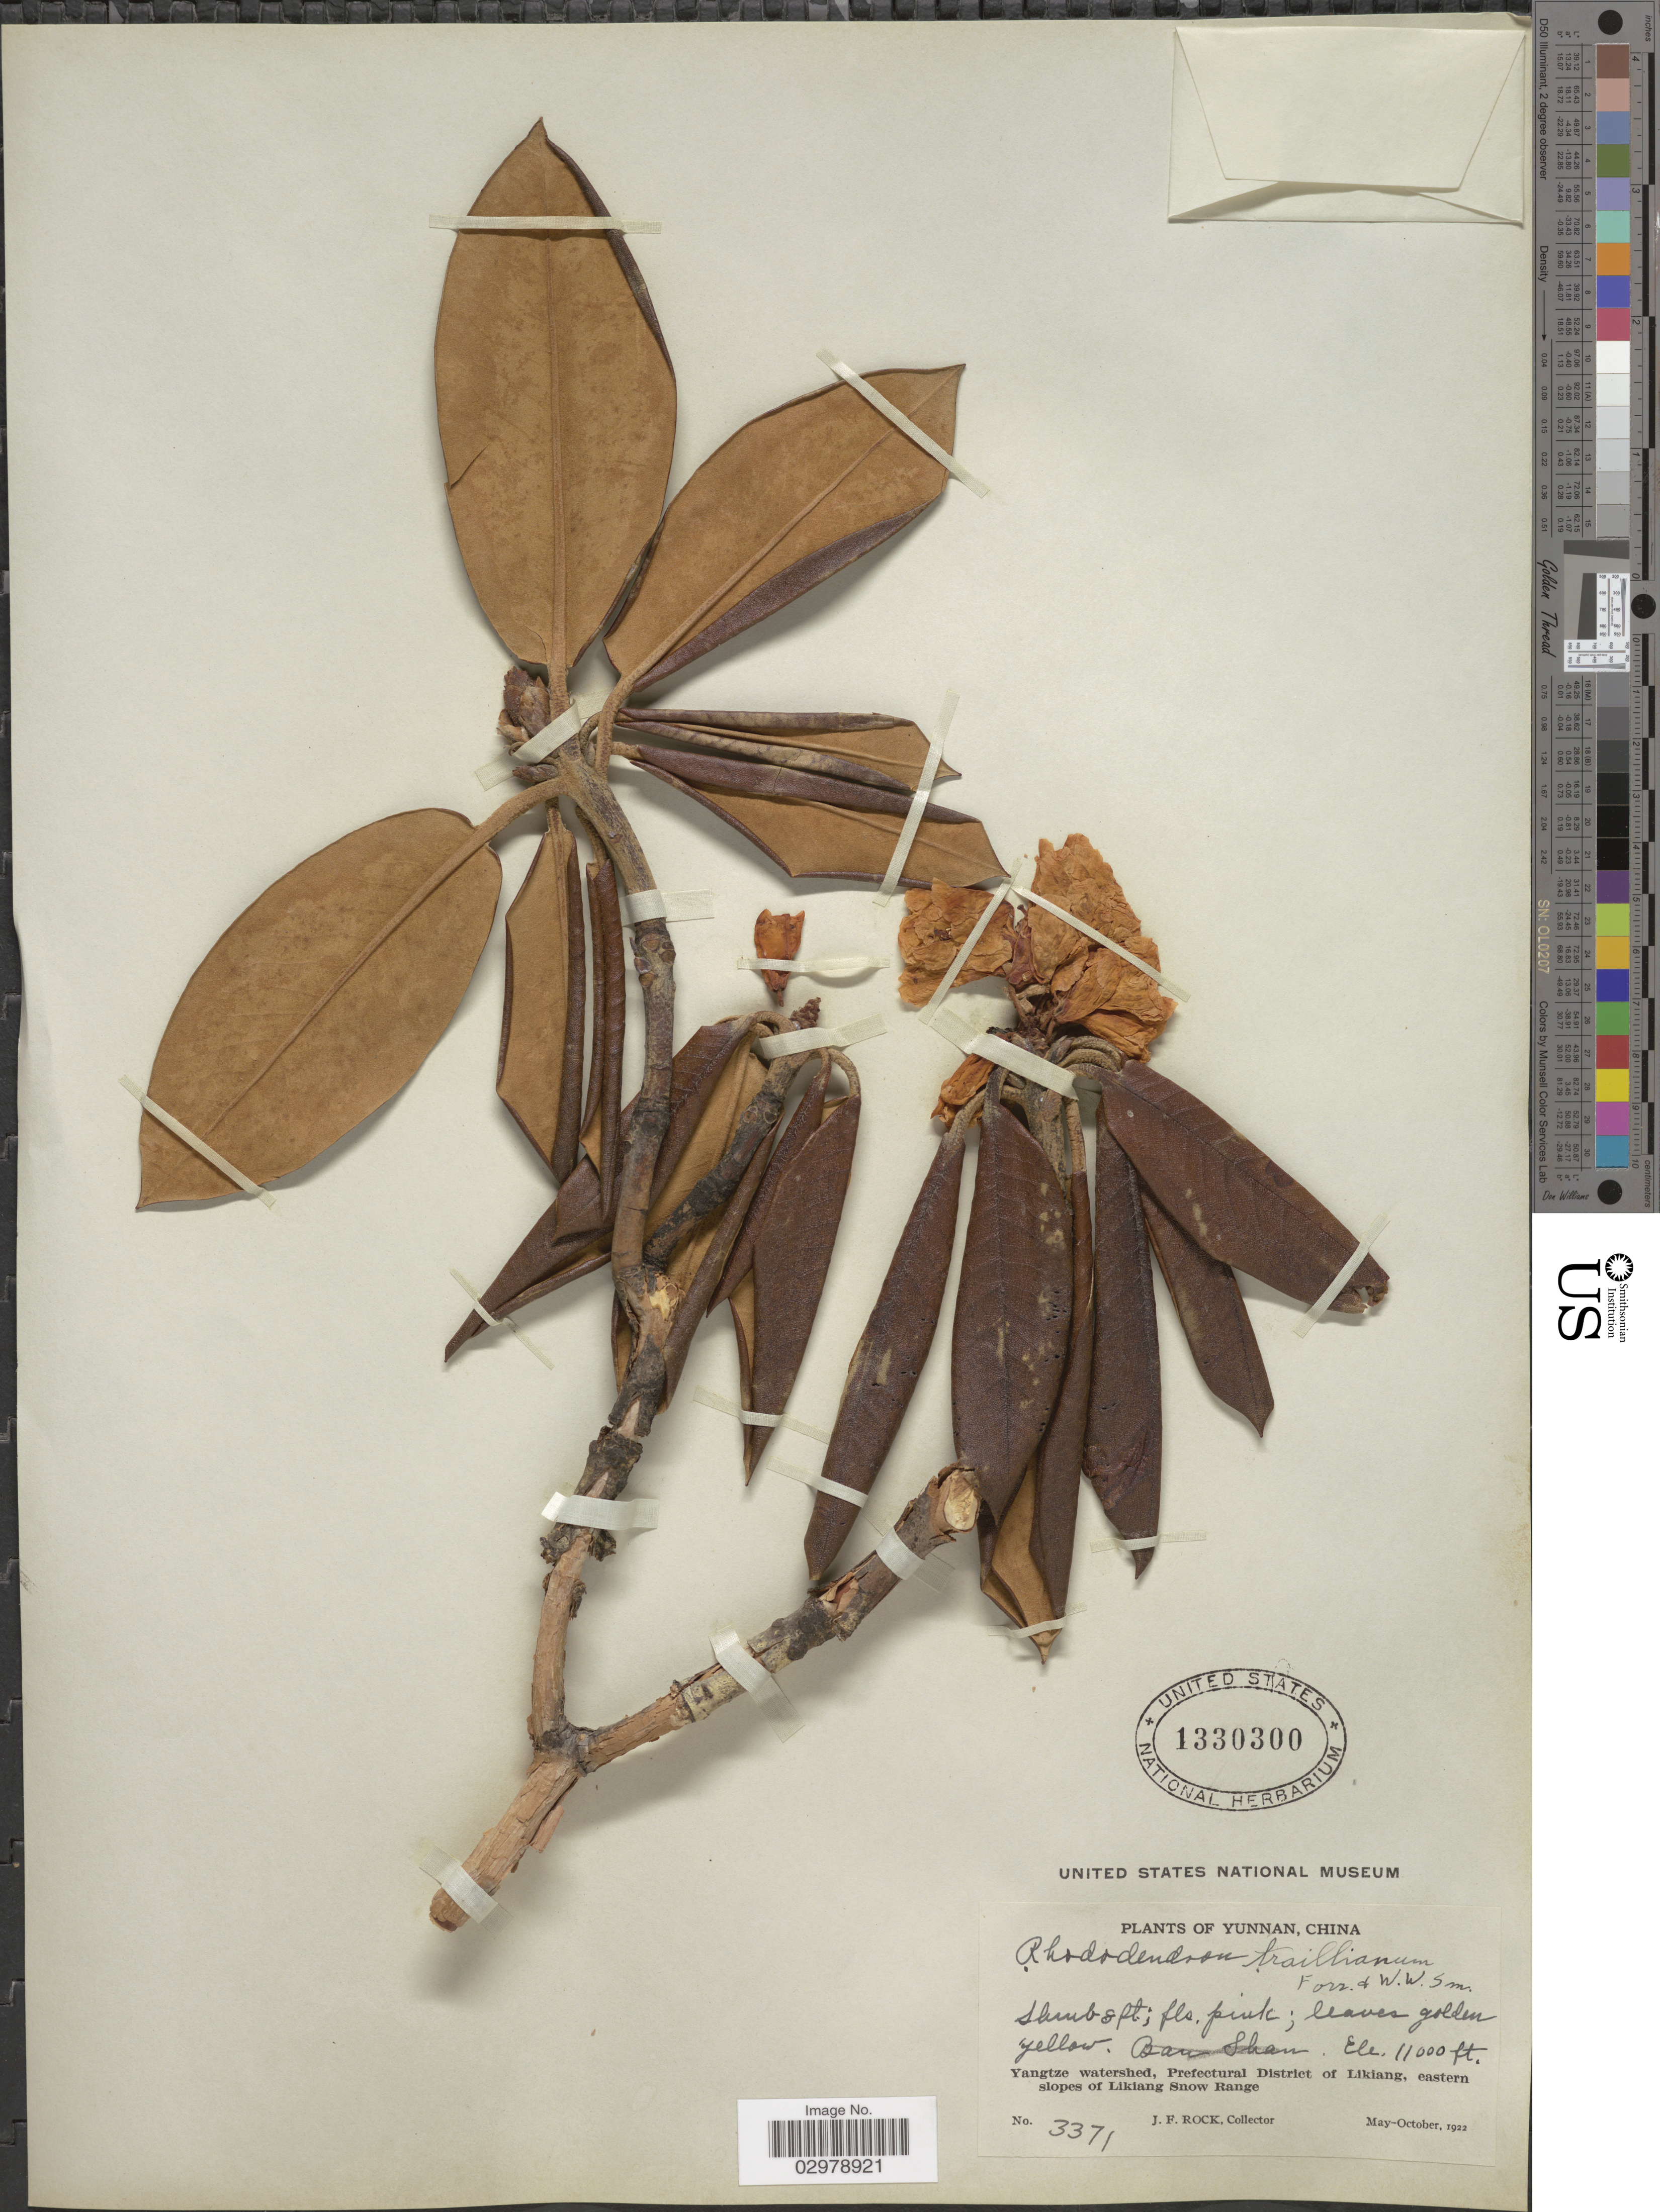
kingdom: Plantae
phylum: Tracheophyta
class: Magnoliopsida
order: Ericales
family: Ericaceae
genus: Rhododendron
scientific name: Rhododendron traillianum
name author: Forrest & W.W. Sm.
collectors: J. Rock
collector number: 3371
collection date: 1922-05/1922-10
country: China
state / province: Yunnan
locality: Yangtze watershed, Prefectural District of Likiang, eastern slopes of Likiang Snow Range.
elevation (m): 3353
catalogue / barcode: US 1330300